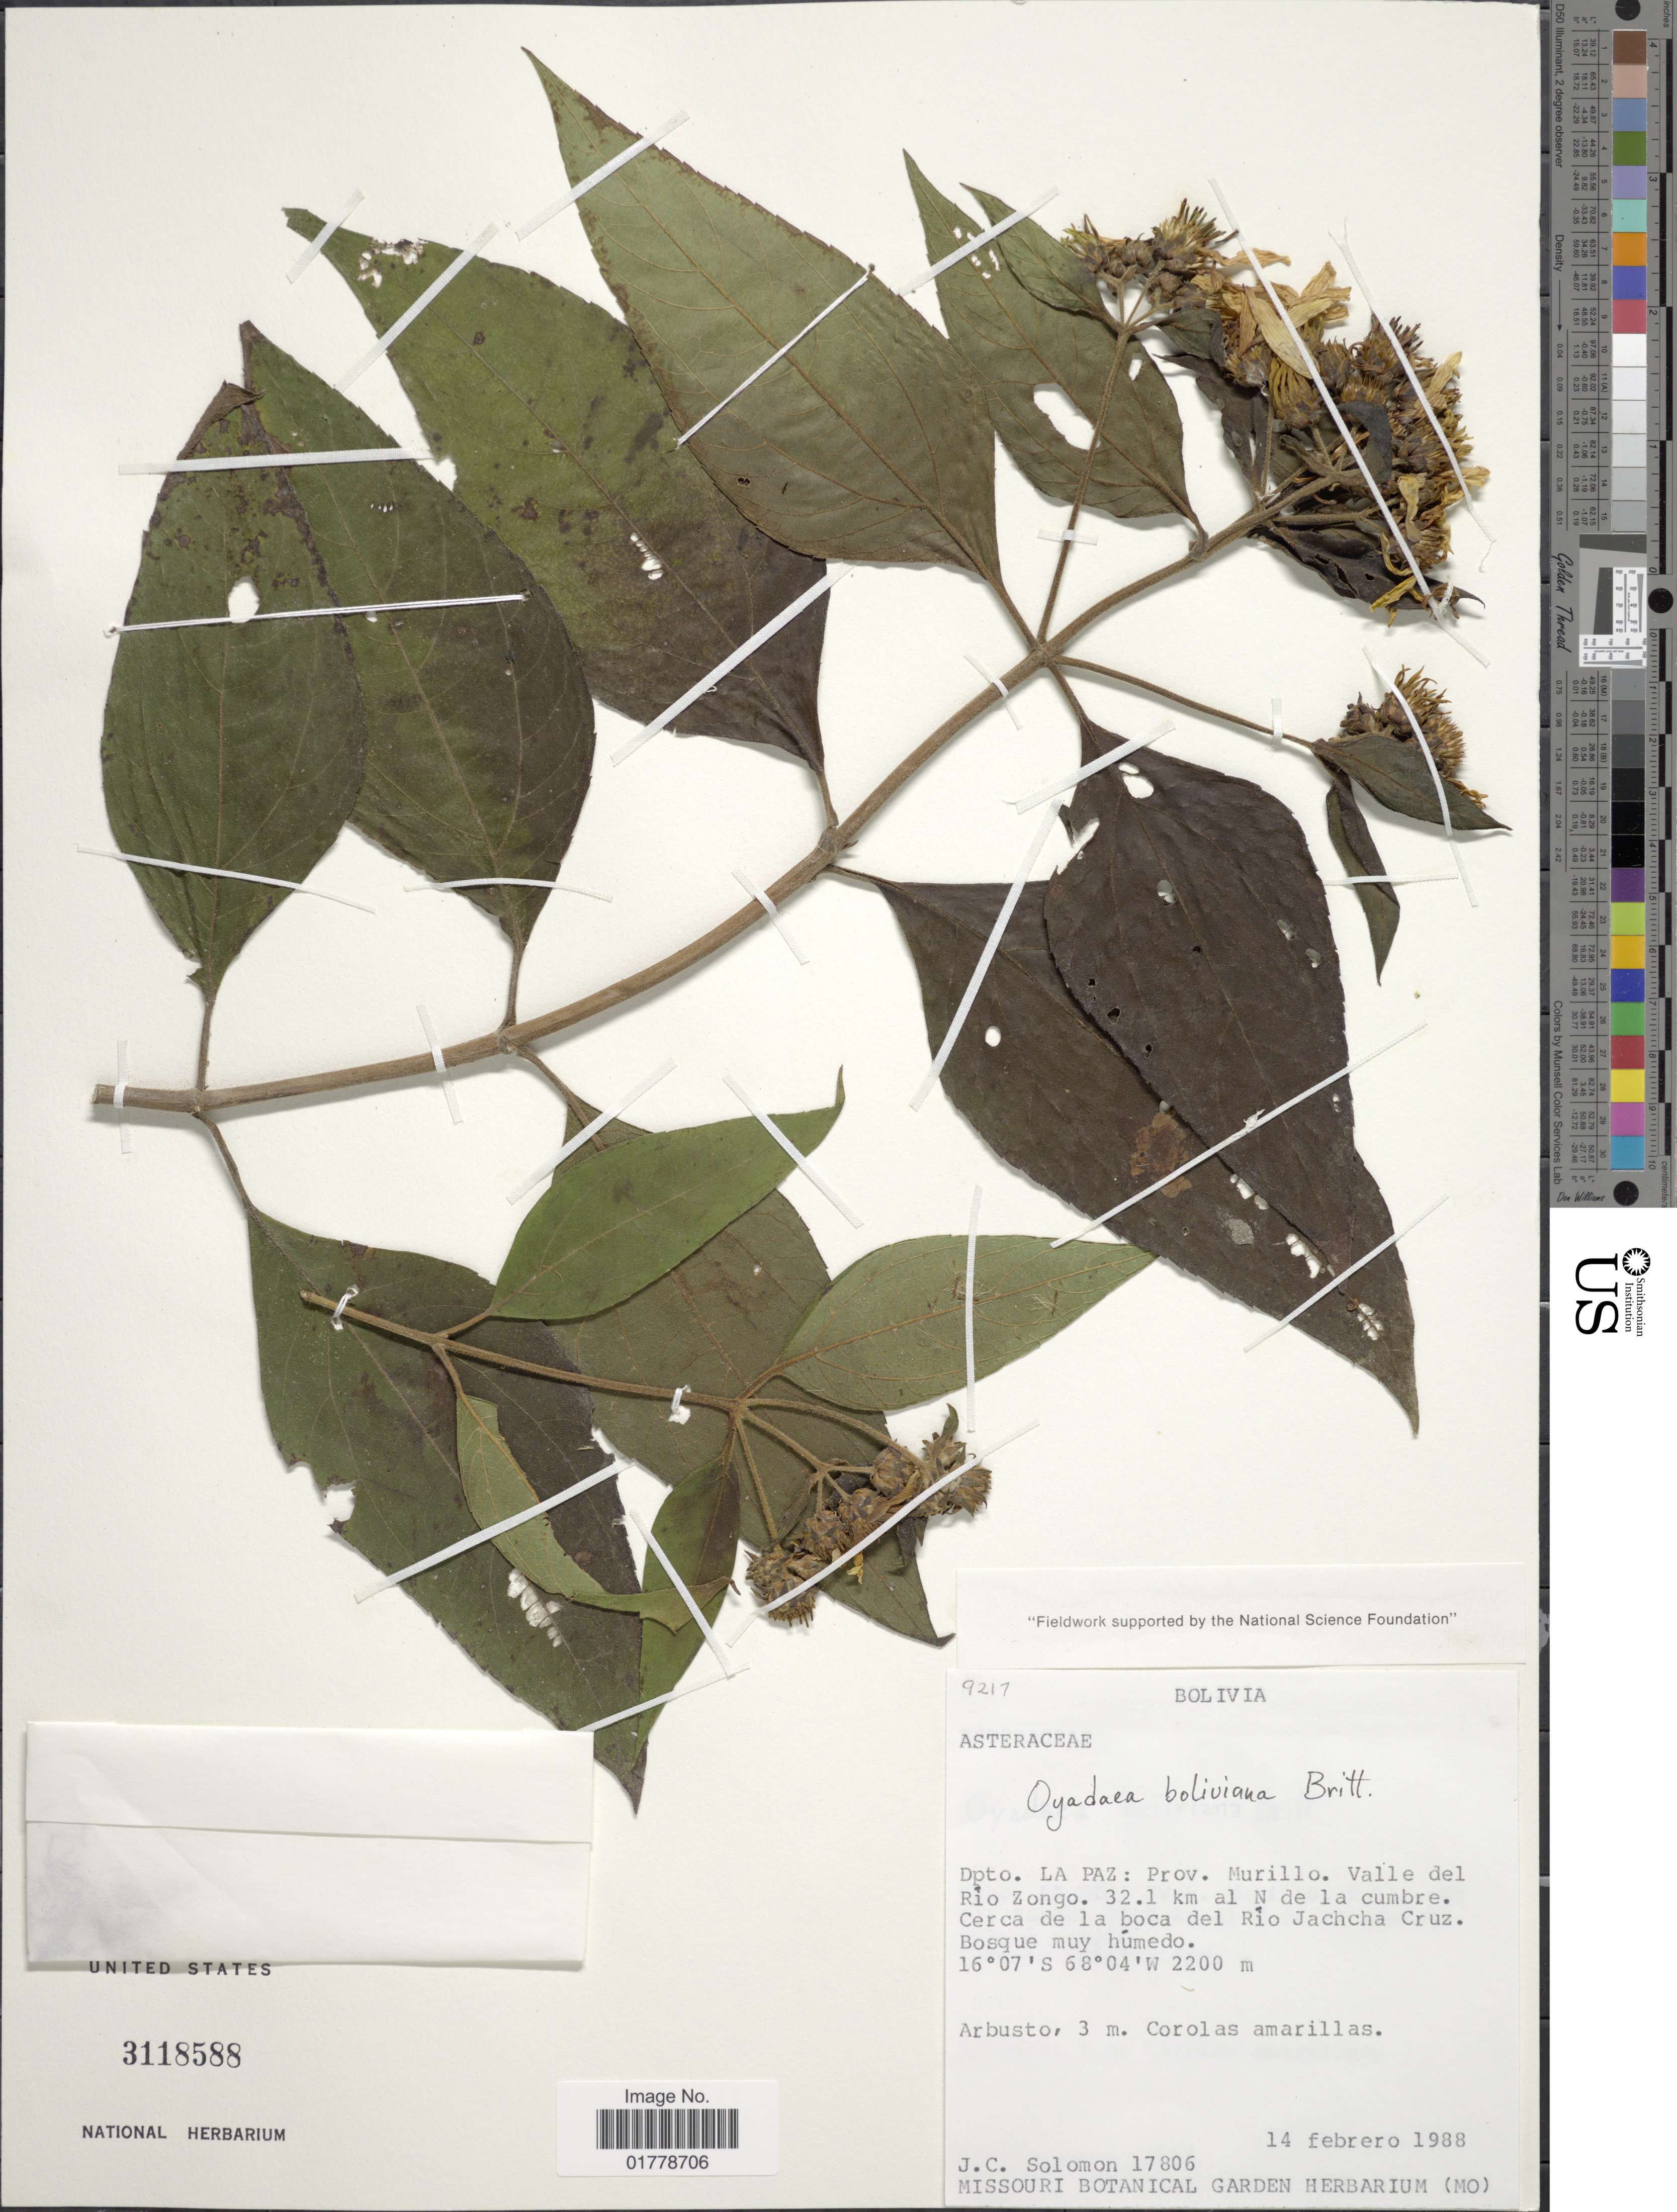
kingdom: Plantae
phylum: Tracheophyta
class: Magnoliopsida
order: Asterales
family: Asteraceae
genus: Oyedaea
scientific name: Oyedaea boliviana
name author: Britton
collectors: J. C. Solomon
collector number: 17806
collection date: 1988-02-14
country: Bolivia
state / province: La Paz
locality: Dpto. La Paz: Prov. Murillo. Valle del Rio Zongo. 32.1 km al N de la cumbre. Cerca de la boca del Rio Jachcha Cruz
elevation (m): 2200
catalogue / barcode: US 3118588